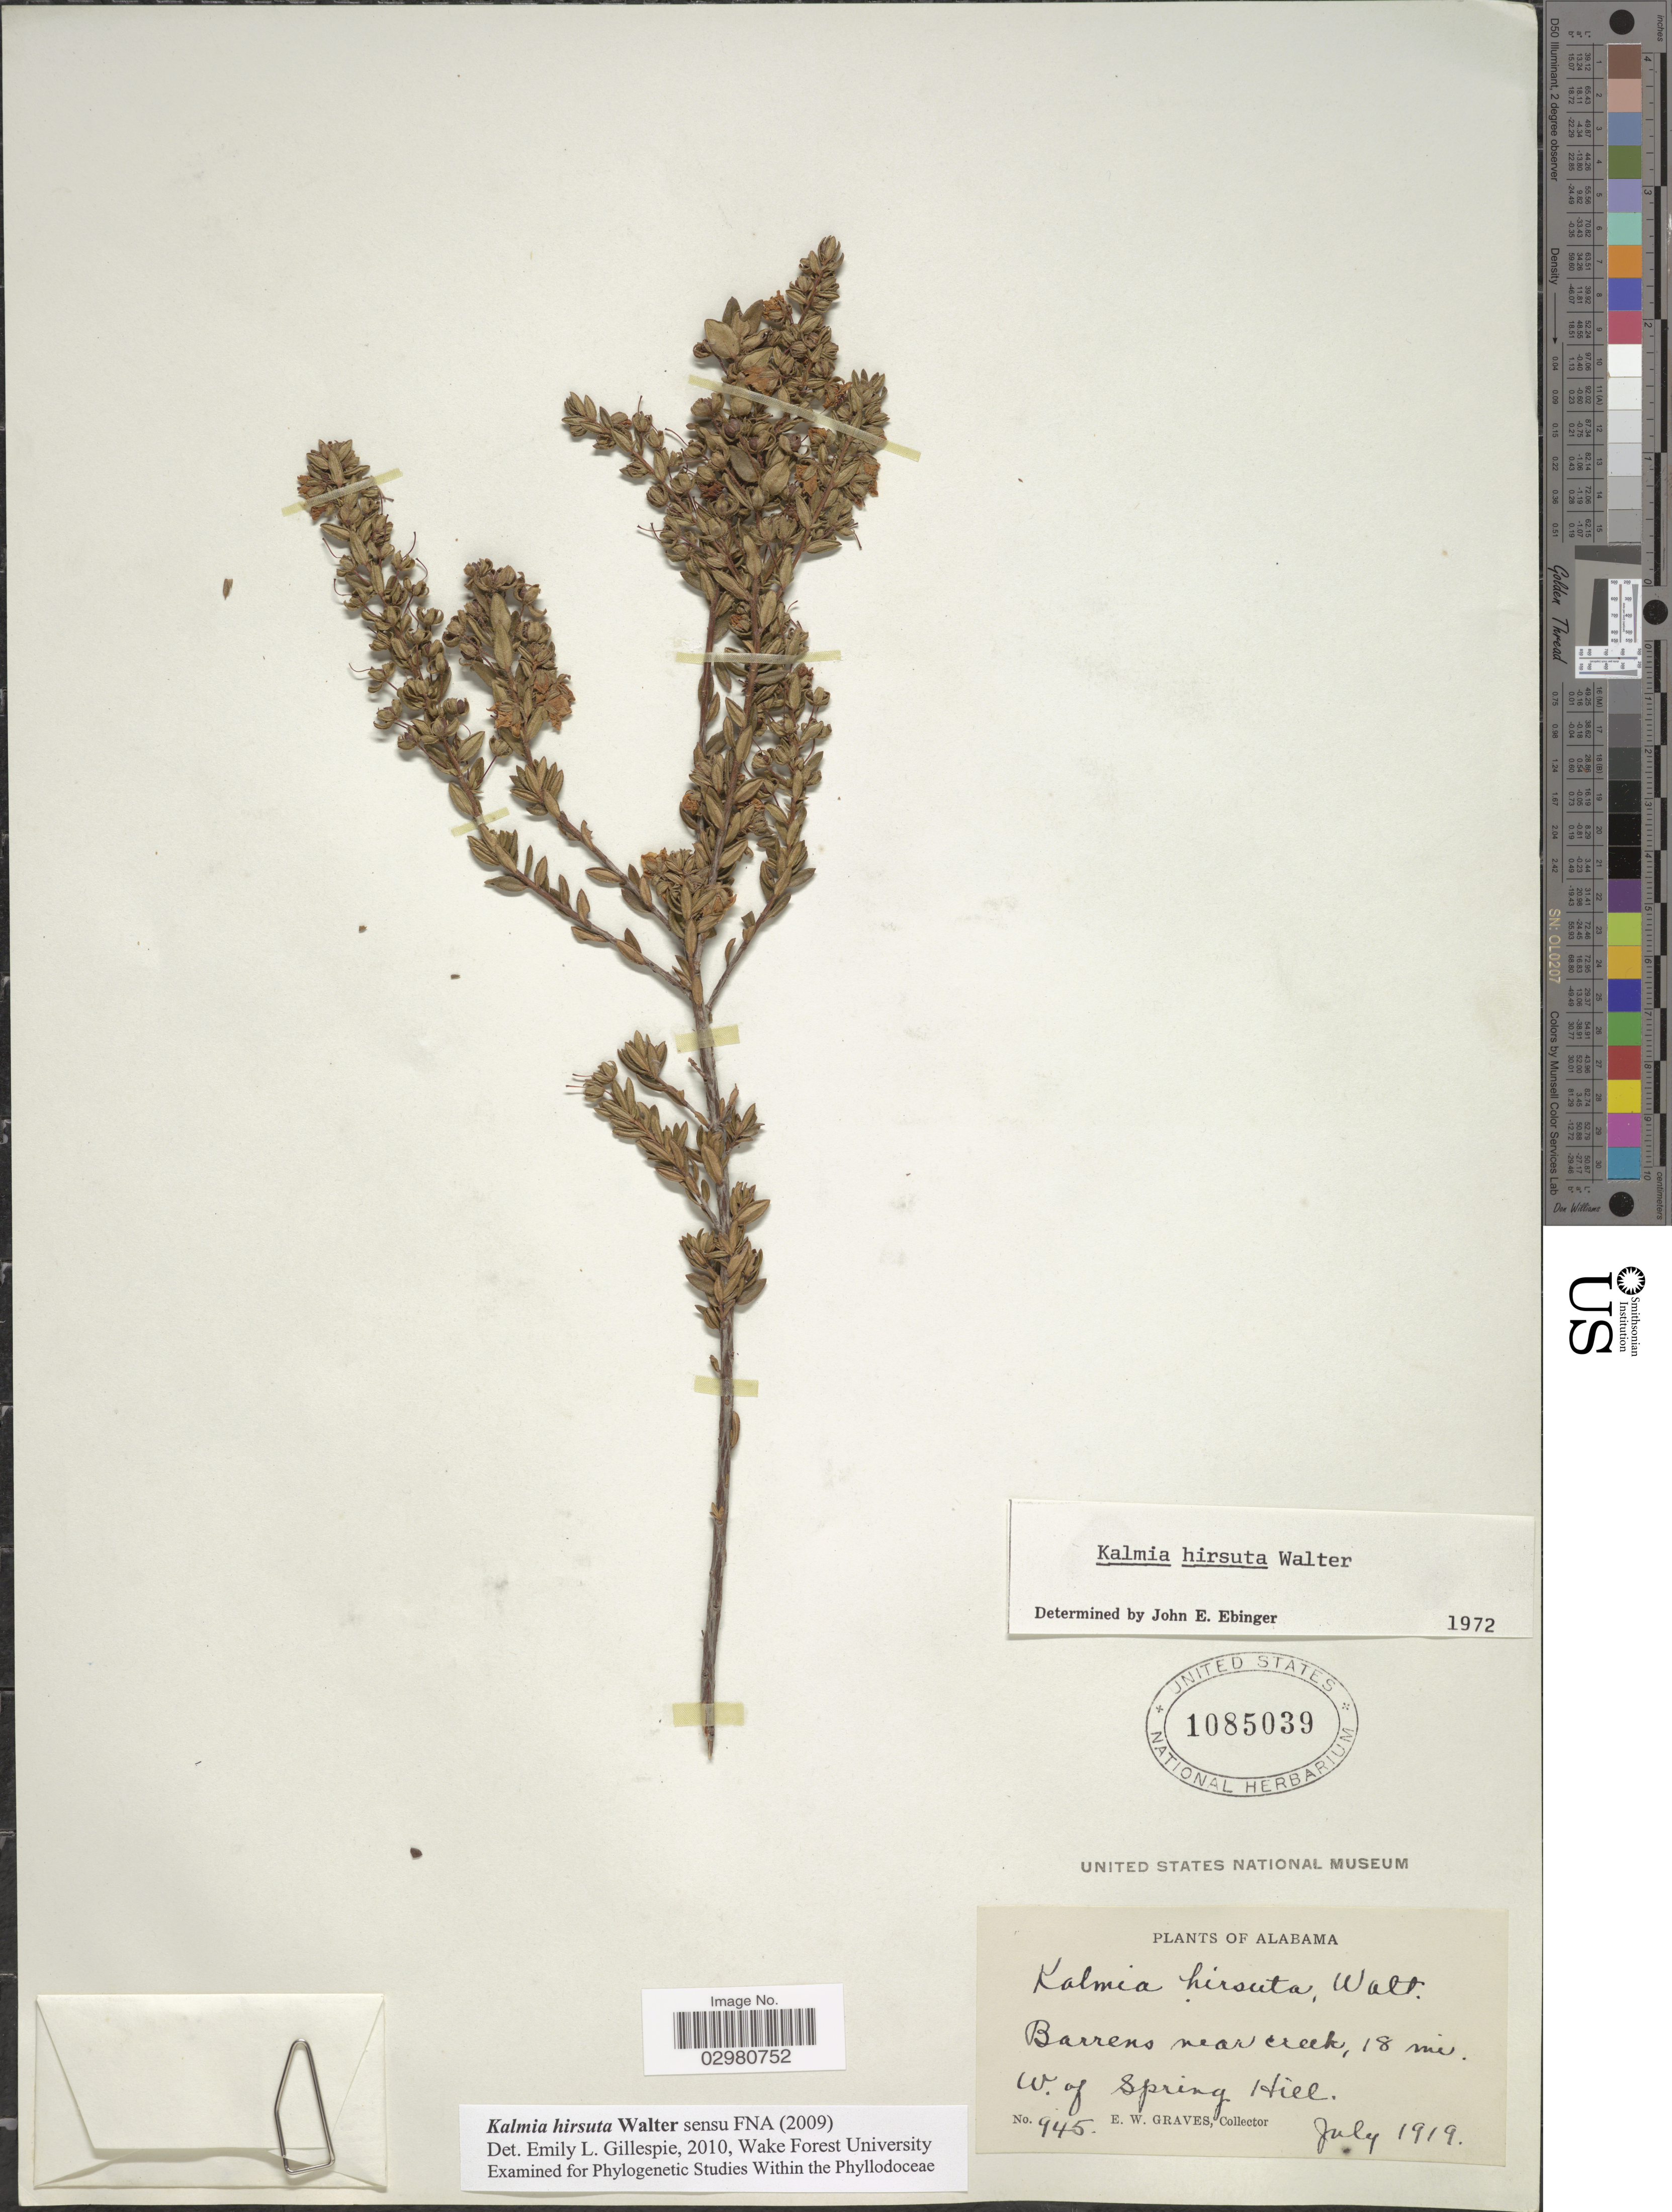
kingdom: Plantae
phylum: Tracheophyta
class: Magnoliopsida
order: Ericales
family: Ericaceae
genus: Kalmia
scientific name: Kalmia hirsuta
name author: Walter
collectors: E. Graves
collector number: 945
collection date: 1919-07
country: United States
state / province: Alabama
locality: Barrens near creek, 18 mi. W. of Spring Hill.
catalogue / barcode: US 1085039